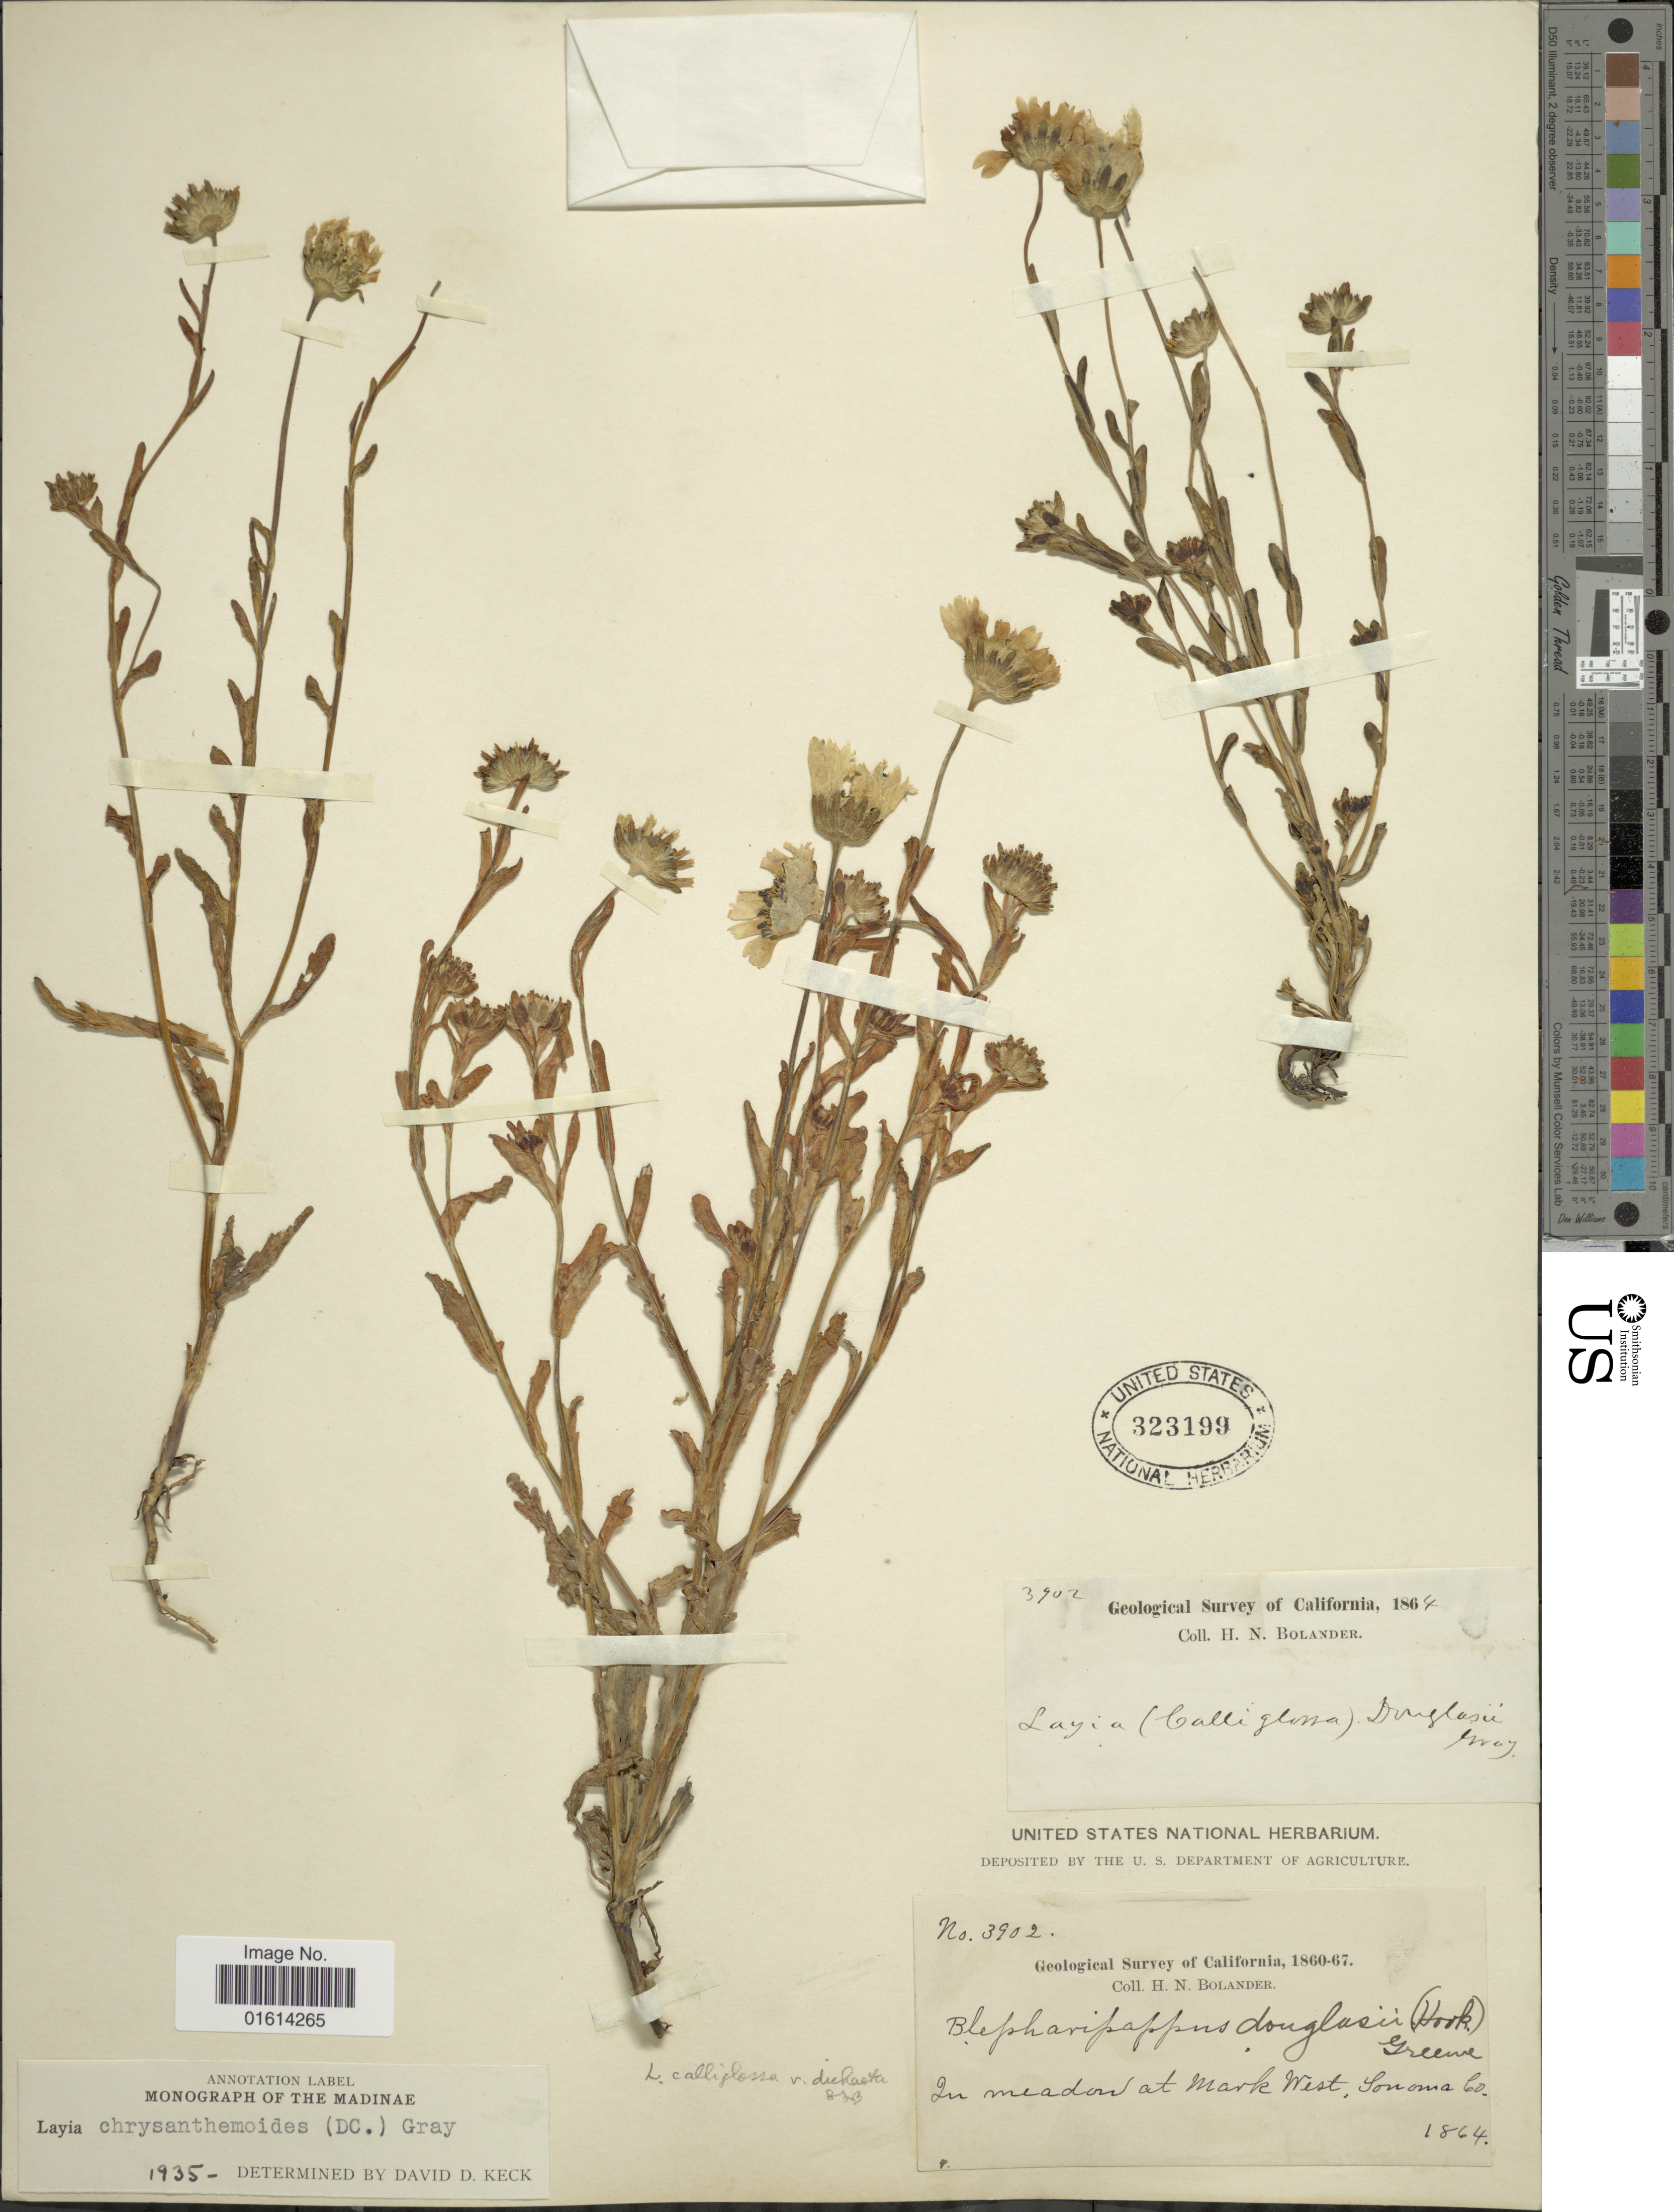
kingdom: Plantae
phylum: Tracheophyta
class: Magnoliopsida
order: Asterales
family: Asteraceae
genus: Layia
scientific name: Layia chrysanthemoides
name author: (DC.) A. Gray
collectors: H. Bolander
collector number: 3902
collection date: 1864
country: United States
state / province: California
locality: In meadow at Mark West, Ionoma Co.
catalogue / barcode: US 323199